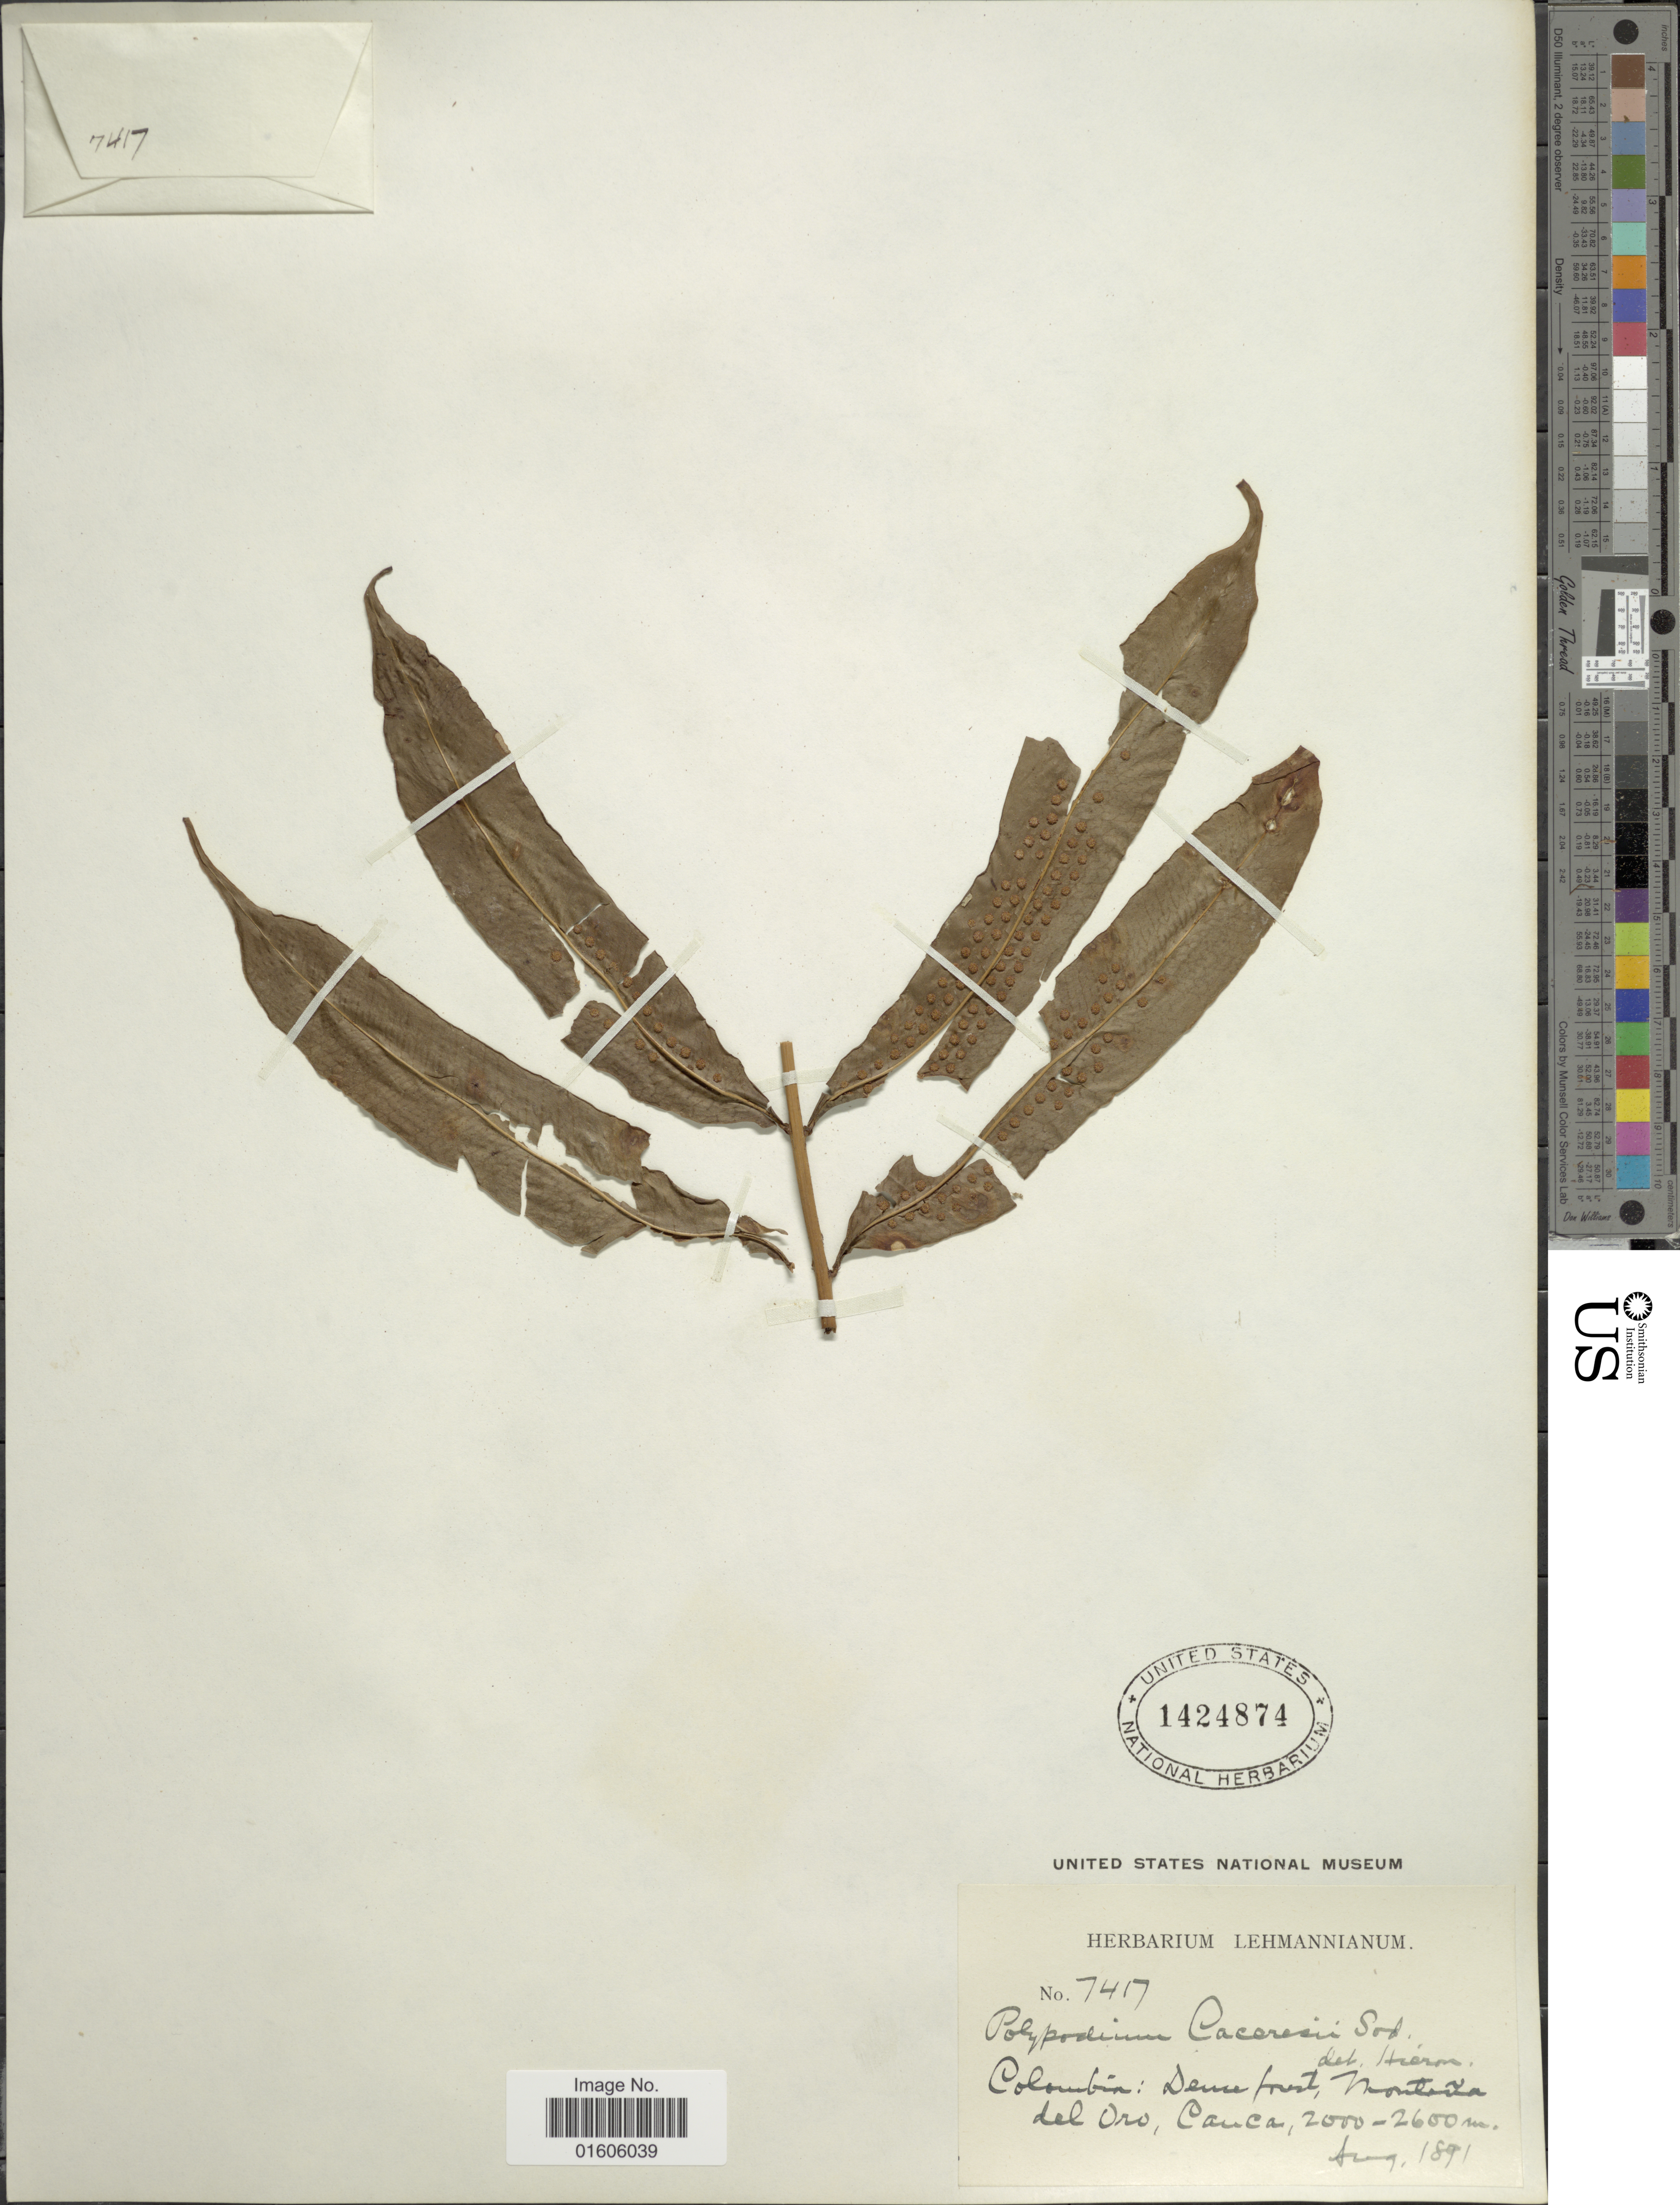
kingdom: Plantae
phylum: Tracheophyta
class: Polypodiopsida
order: Polypodiales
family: Polypodiaceae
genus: Serpocaulon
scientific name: Serpocaulon caceresii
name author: A.R. Sm.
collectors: ex herb. Lehmannianum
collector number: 7417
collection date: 1891-08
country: Colombia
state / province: Cauca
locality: Dense forest, Montaña del Oro.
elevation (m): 2000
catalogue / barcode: US 1424874